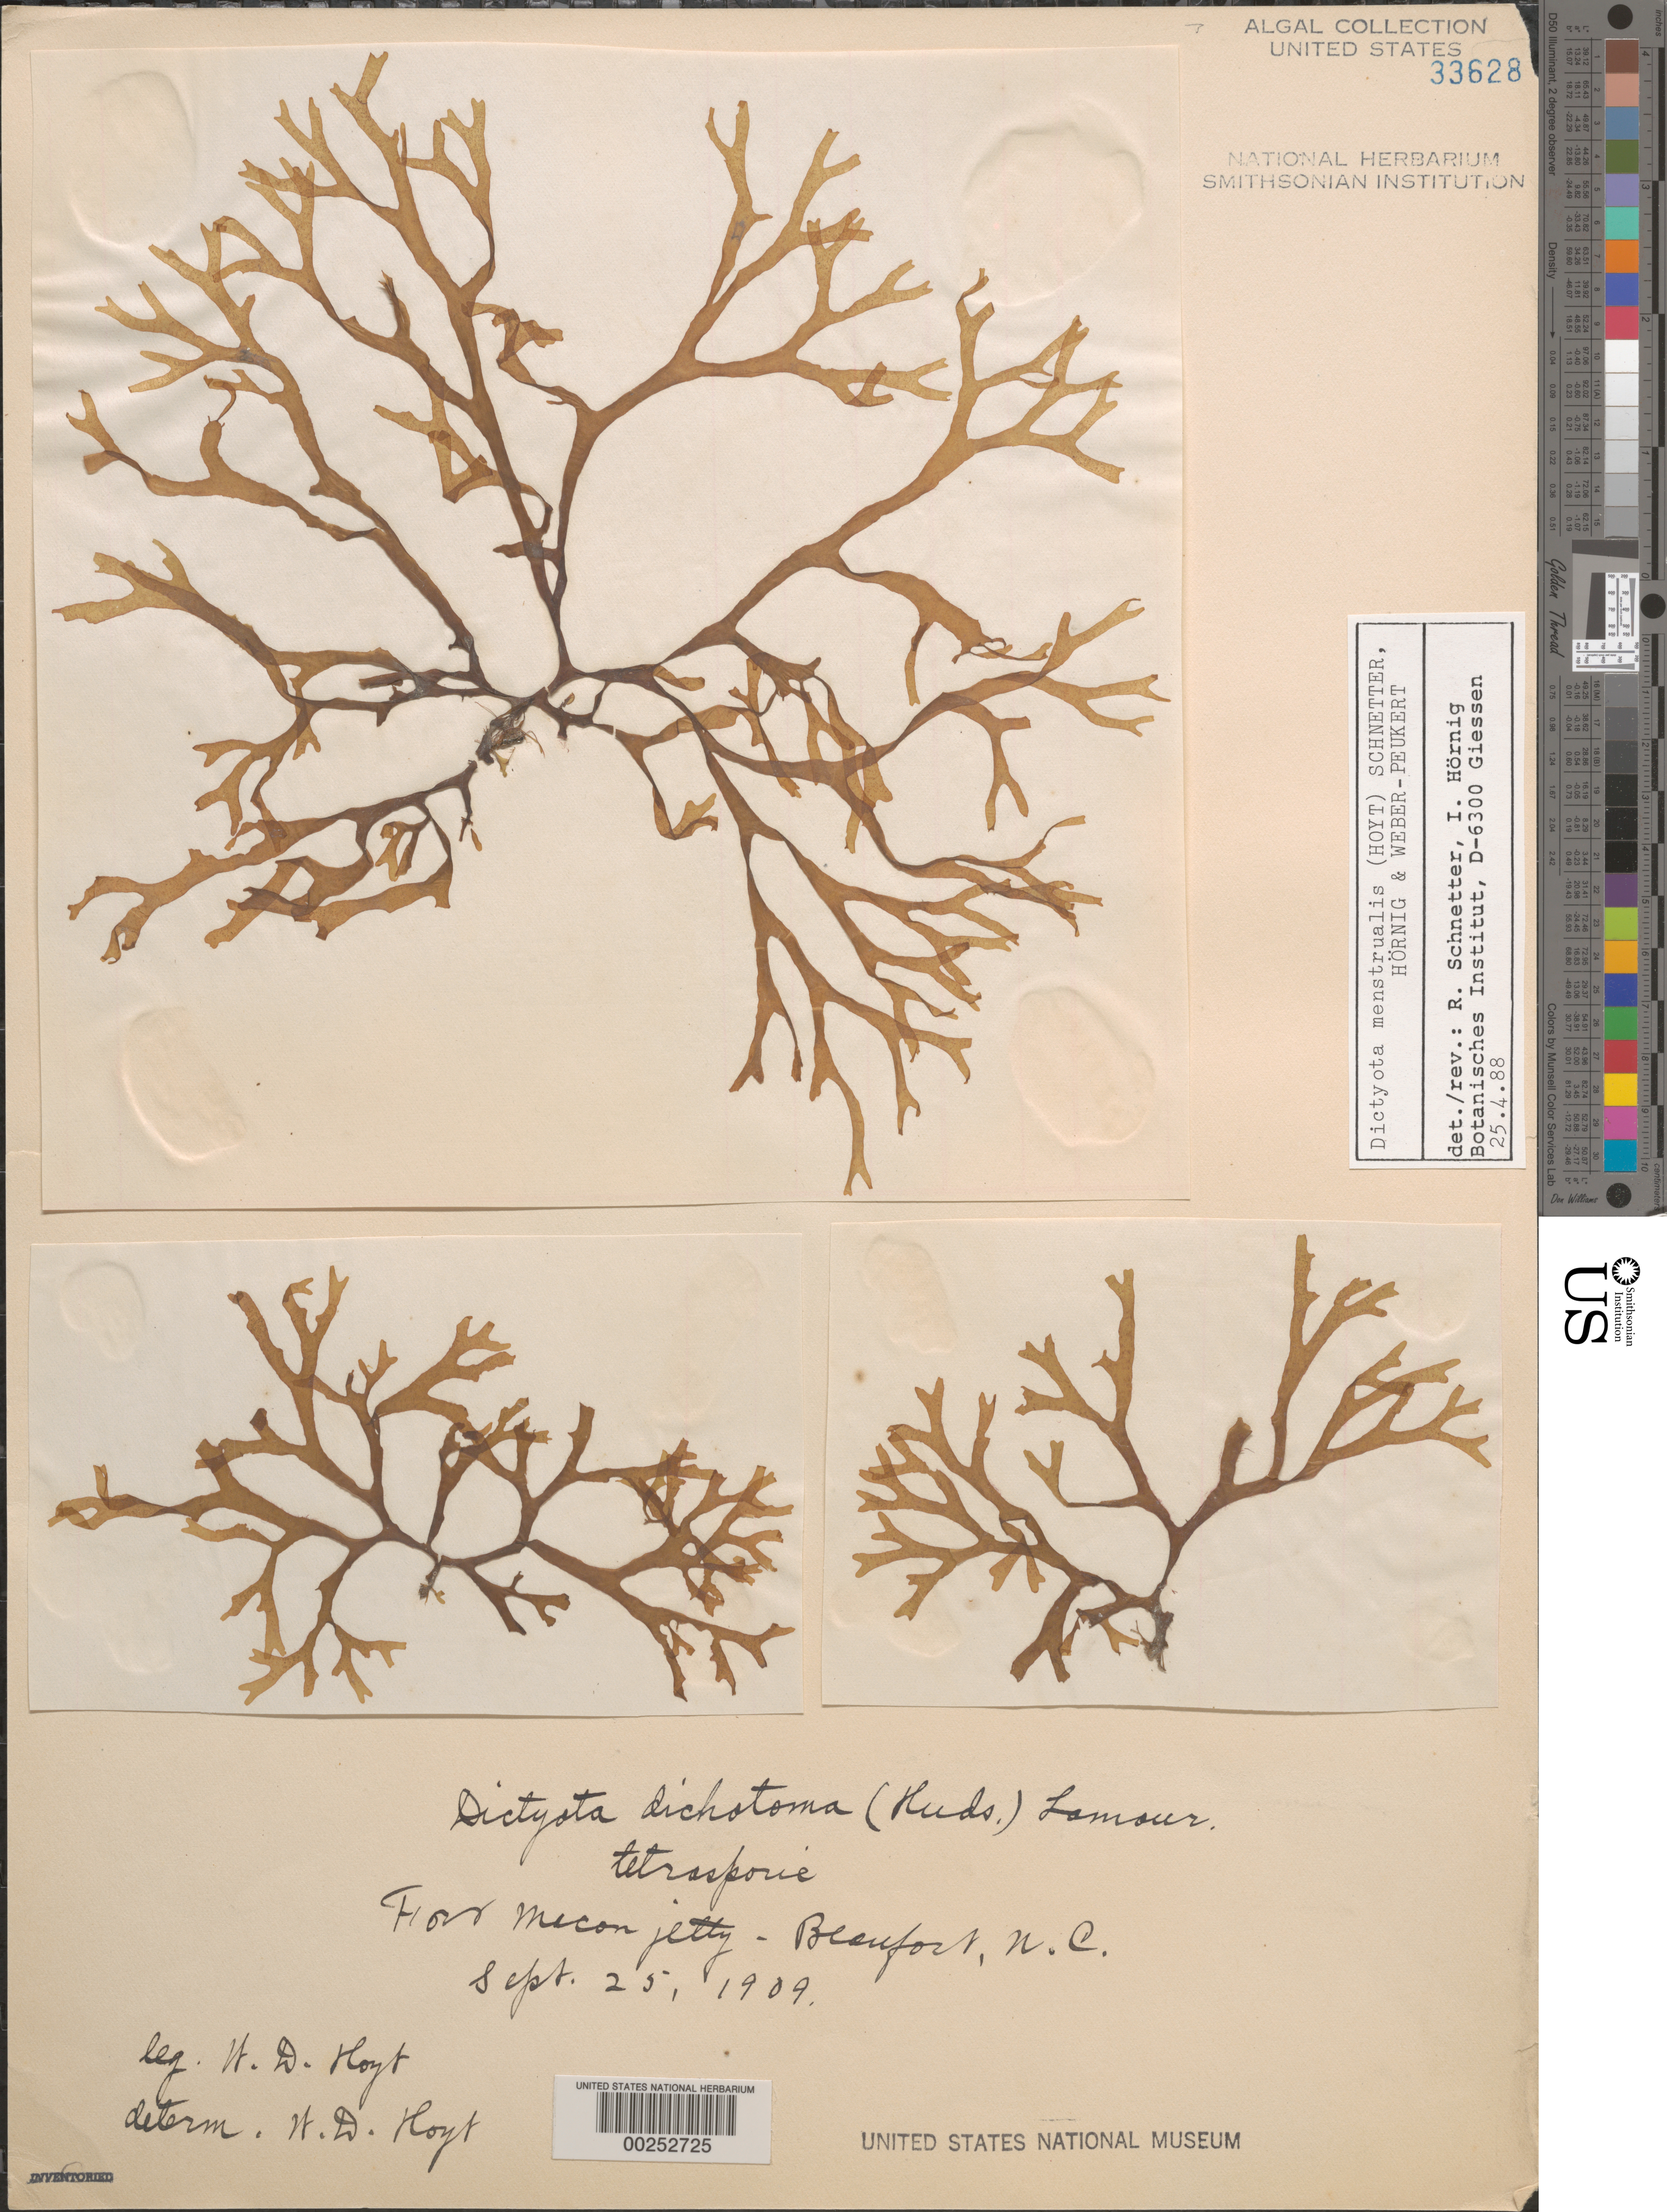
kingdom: Chromista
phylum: Ochrophyta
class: Phaeophyceae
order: Dictyotales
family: Dictyotaceae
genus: Dictyota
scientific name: Dictyota menstrualis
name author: (Hoyt) Schnetter et al.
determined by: Schnetter, R.; Hörnig, I.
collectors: W. D. Hoyt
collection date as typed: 25 Sep 1909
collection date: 1909-09-25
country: United States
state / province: North Carolina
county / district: Carteret County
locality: Beaufort, Fort Macon jetty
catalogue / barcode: US 33628